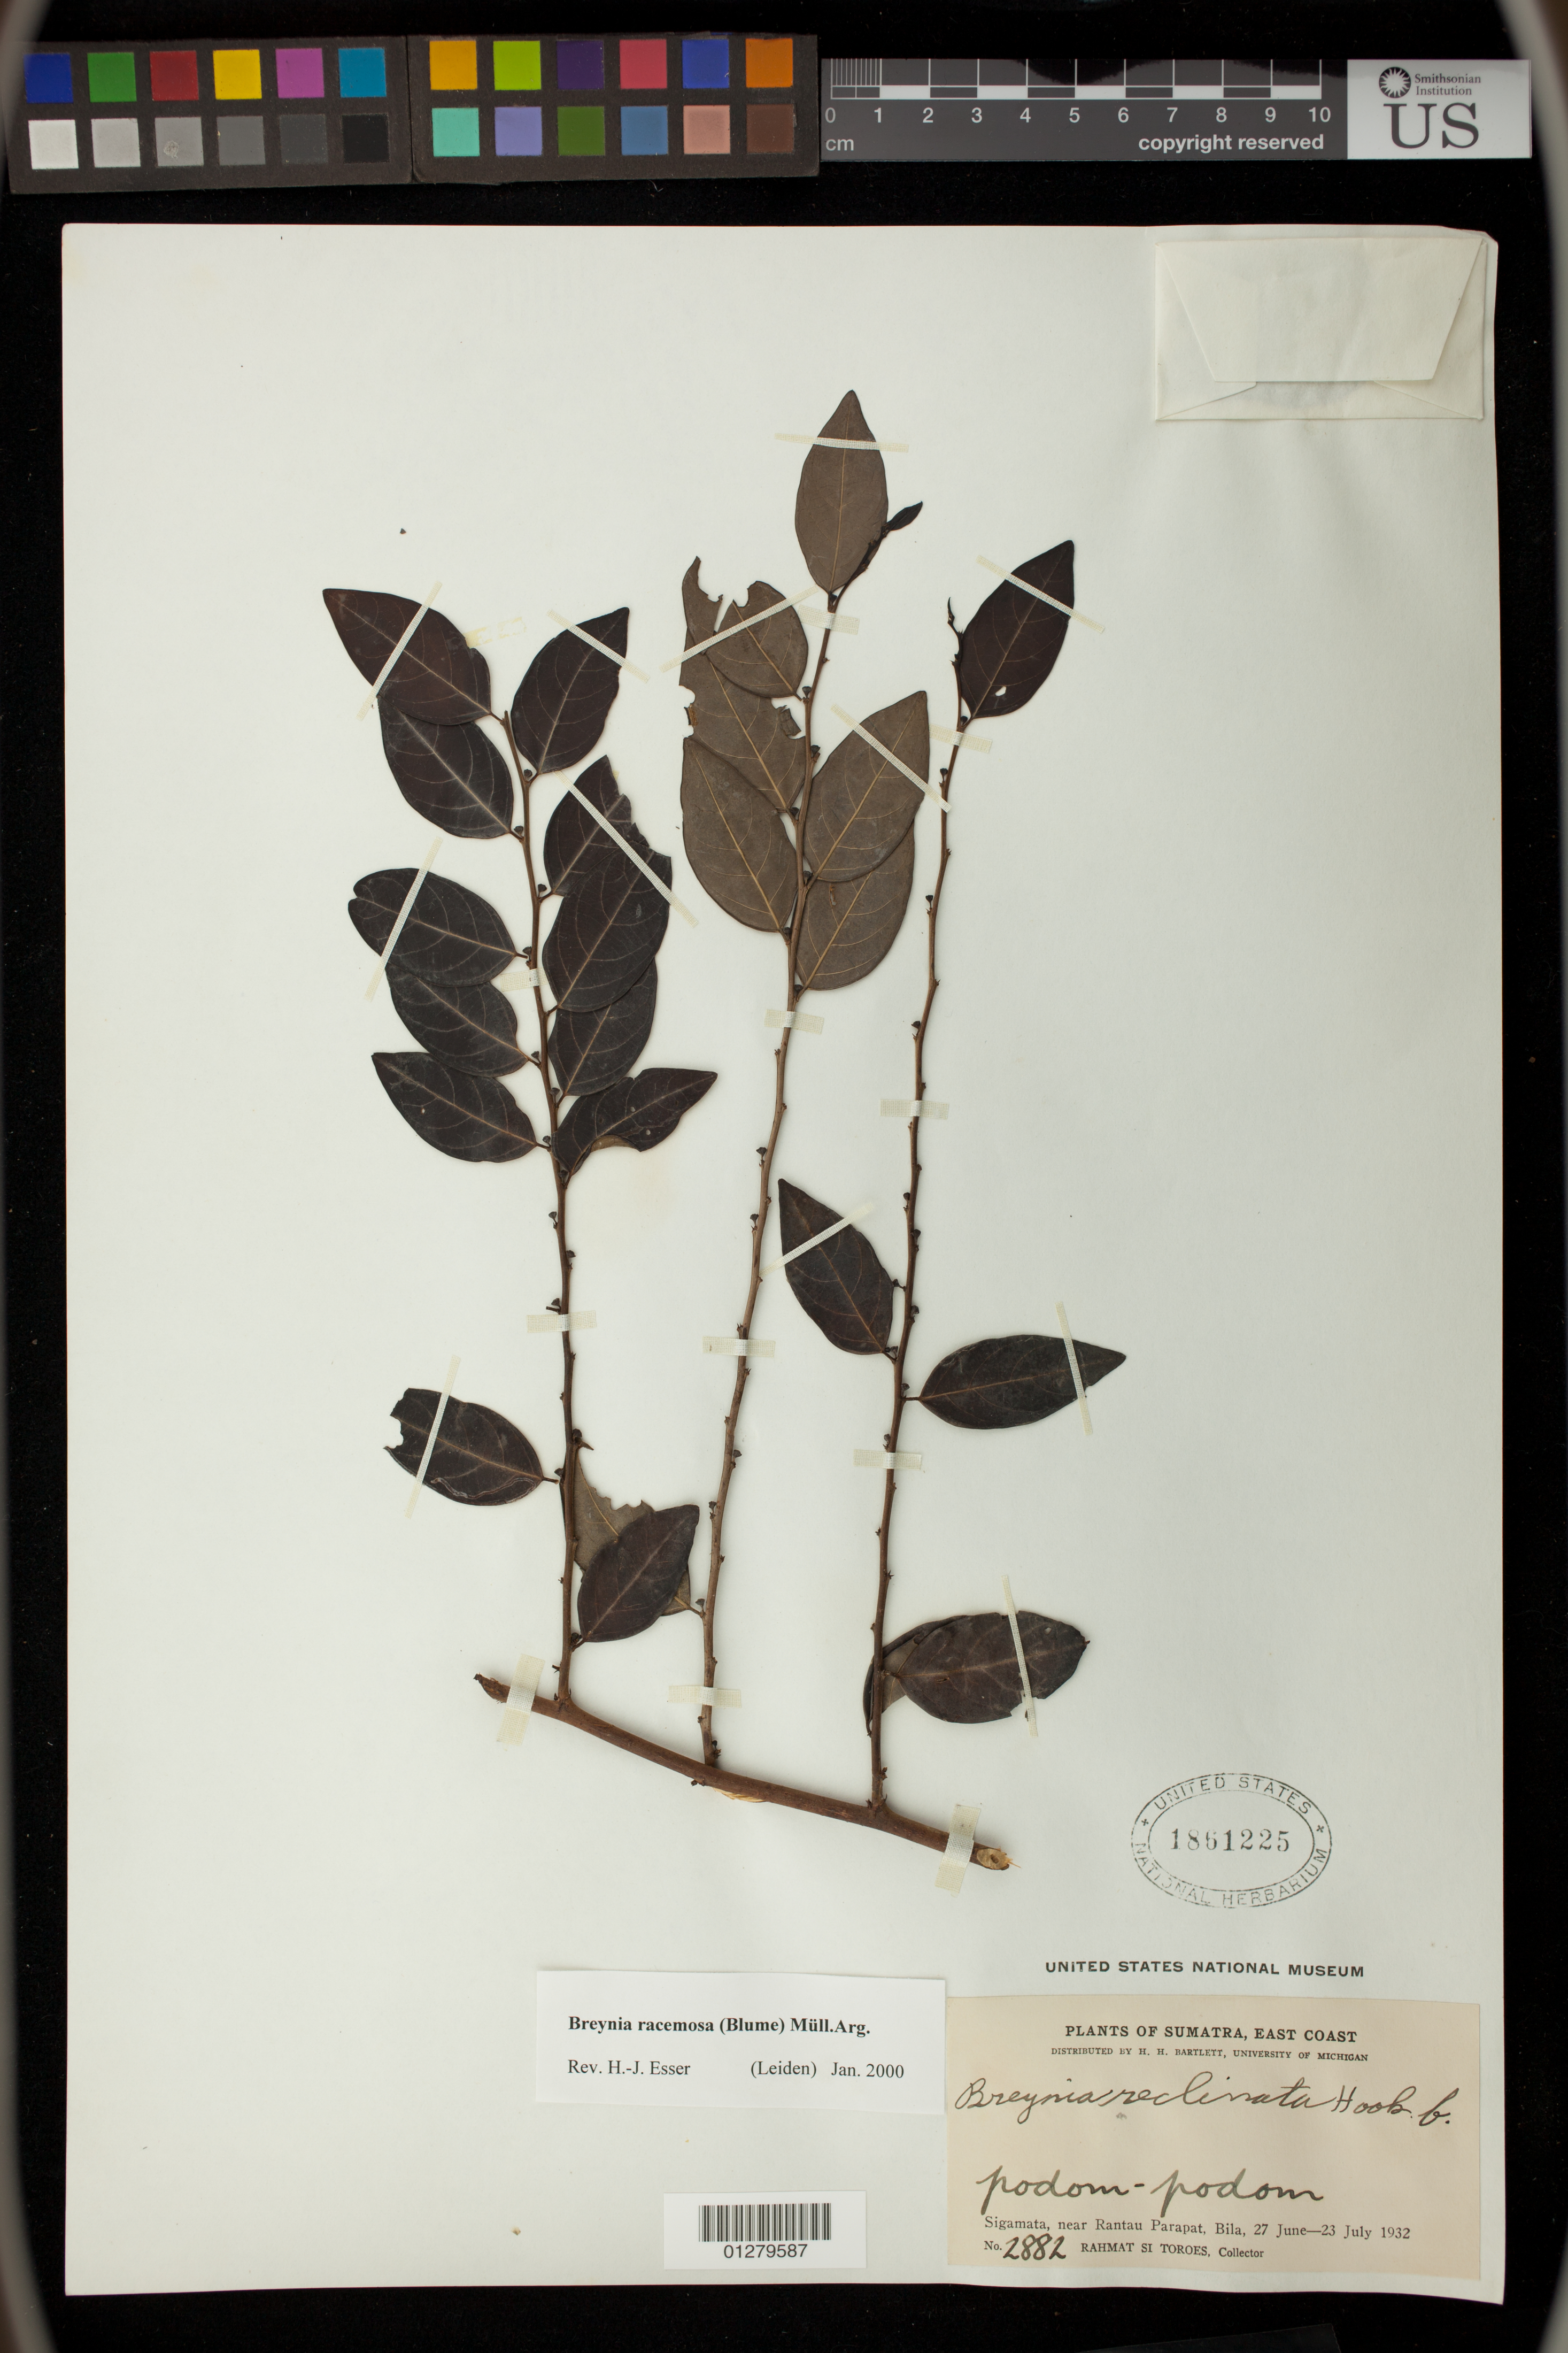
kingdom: Plantae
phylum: Tracheophyta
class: Magnoliopsida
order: Malpighiales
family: Phyllanthaceae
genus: Phyllanthus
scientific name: Phyllanthus reclinatus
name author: Roxb.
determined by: Wagner, W. L., (BOT), Smithsonian Institution - National Museum of Natural History (UNITED STATES)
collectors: Rahmat Si Boeea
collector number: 2882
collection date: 1932-06-27/1932-07-23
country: Indonesia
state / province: Sumatra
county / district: Sumatera Utara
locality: East Coast, Sumatra: Sigamata, near Rantau Parapat, Bila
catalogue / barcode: US 1861225